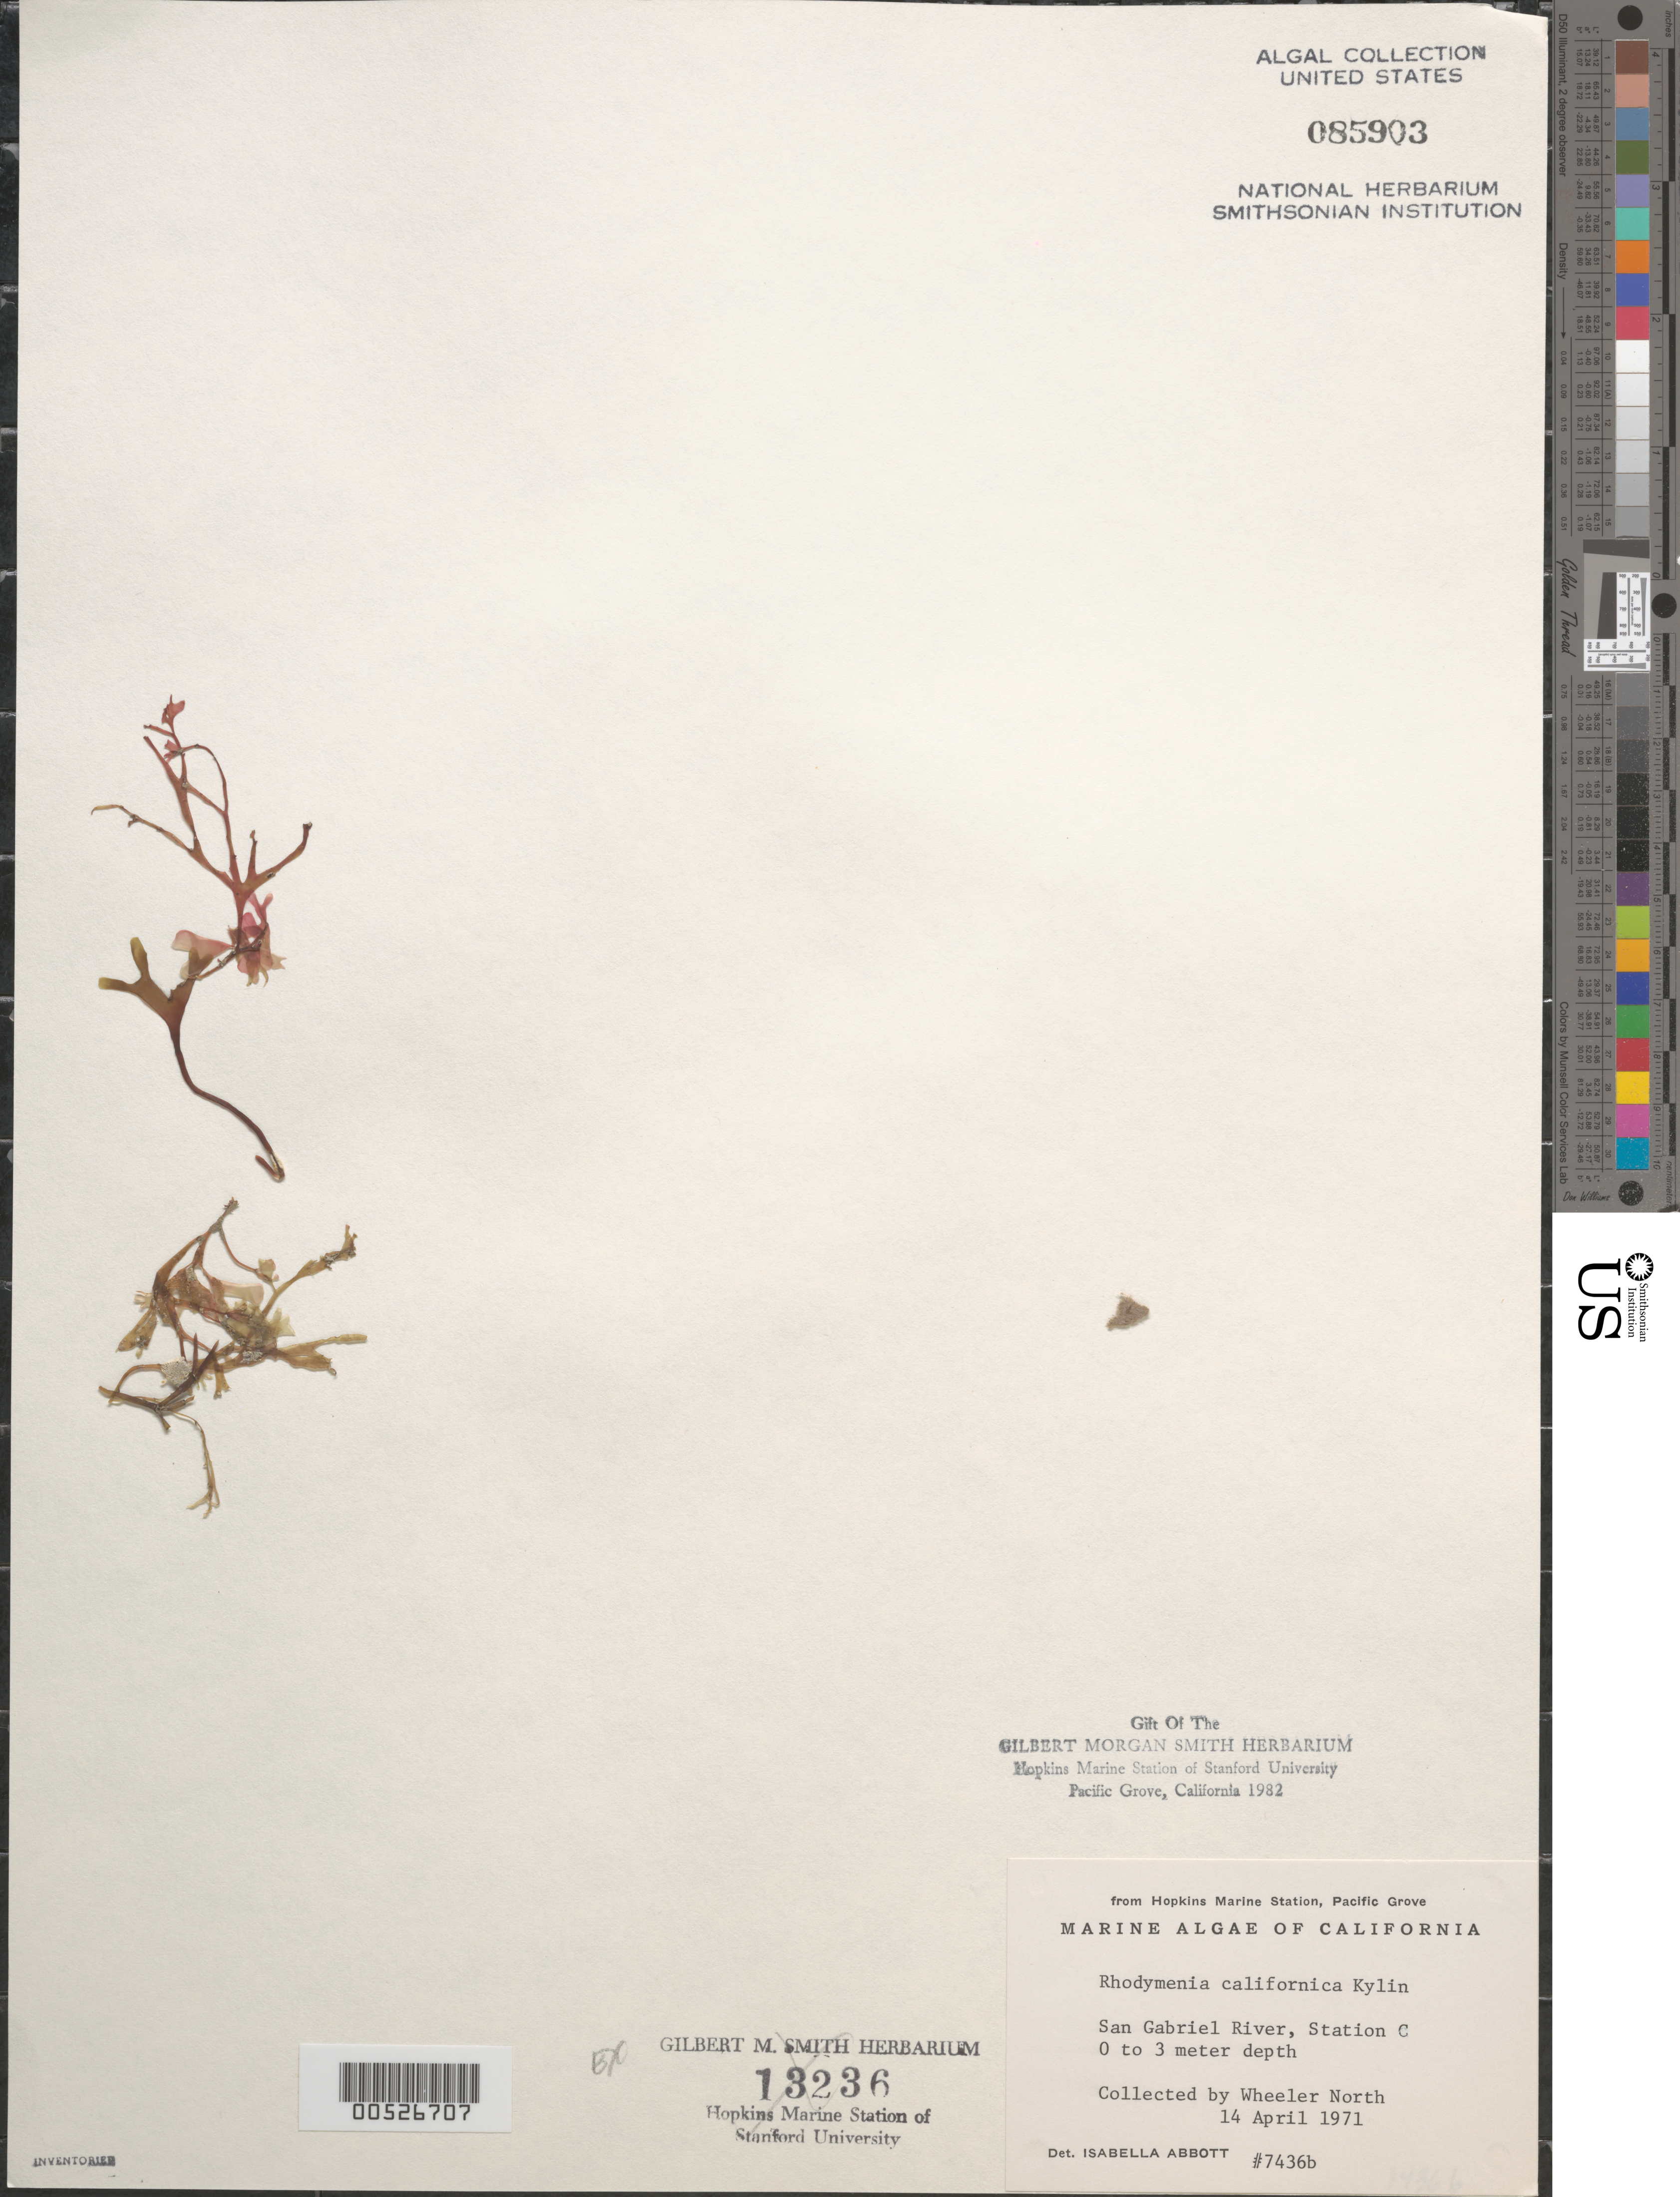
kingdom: Plantae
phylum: Rhodophyta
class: Florideophyceae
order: Rhodymeniales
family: Rhodymeniaceae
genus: Rhodymenia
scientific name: Rhodymenia californica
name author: Kylin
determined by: Abbott, Isabella A.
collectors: W. North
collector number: IAA 7436b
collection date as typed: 14 Apr 1971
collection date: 1971-04-14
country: United States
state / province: California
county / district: Los Angeles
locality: San Gabriel River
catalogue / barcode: US 85903